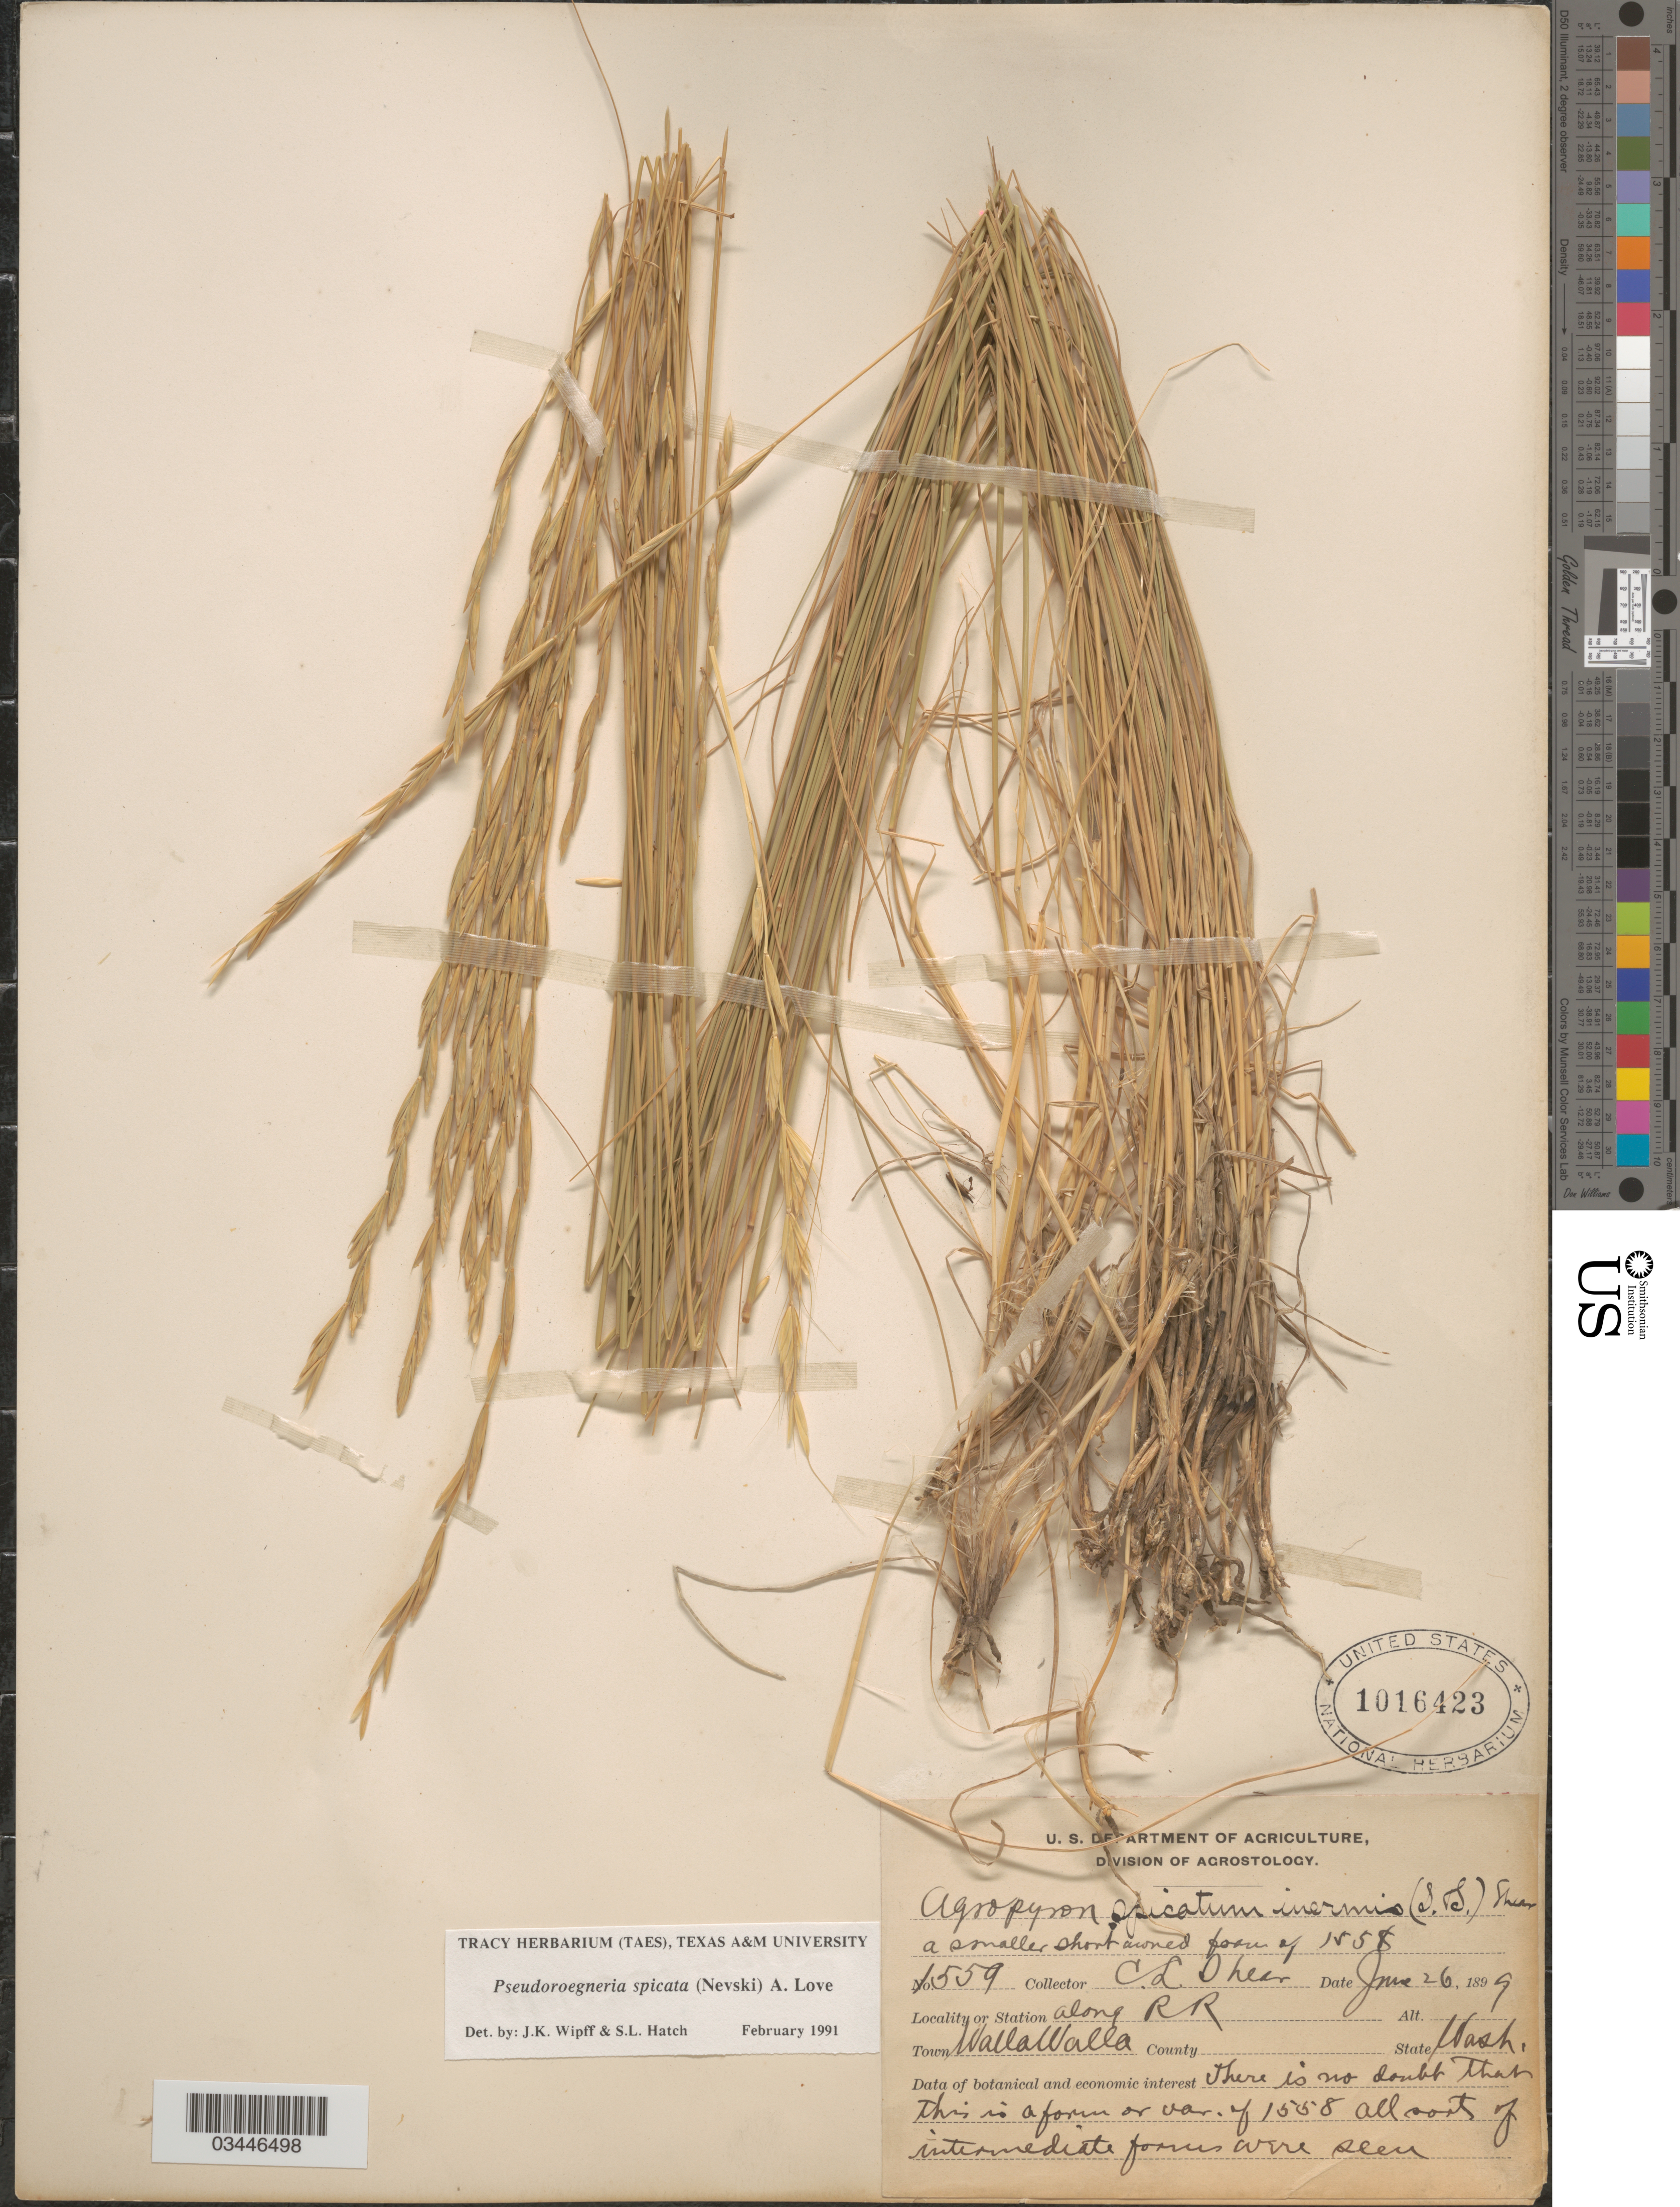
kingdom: Plantae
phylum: Tracheophyta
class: Liliopsida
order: Poales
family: Poaceae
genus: Pseudoroegneria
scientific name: Pseudoroegneria spicata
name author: (Pursh) Á. Löve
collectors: C. L. Shear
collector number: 1559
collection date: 1899-06-26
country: United States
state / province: Washington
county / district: Walla Walla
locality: Along R R. Town Walla Walla.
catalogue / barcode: US 1016423